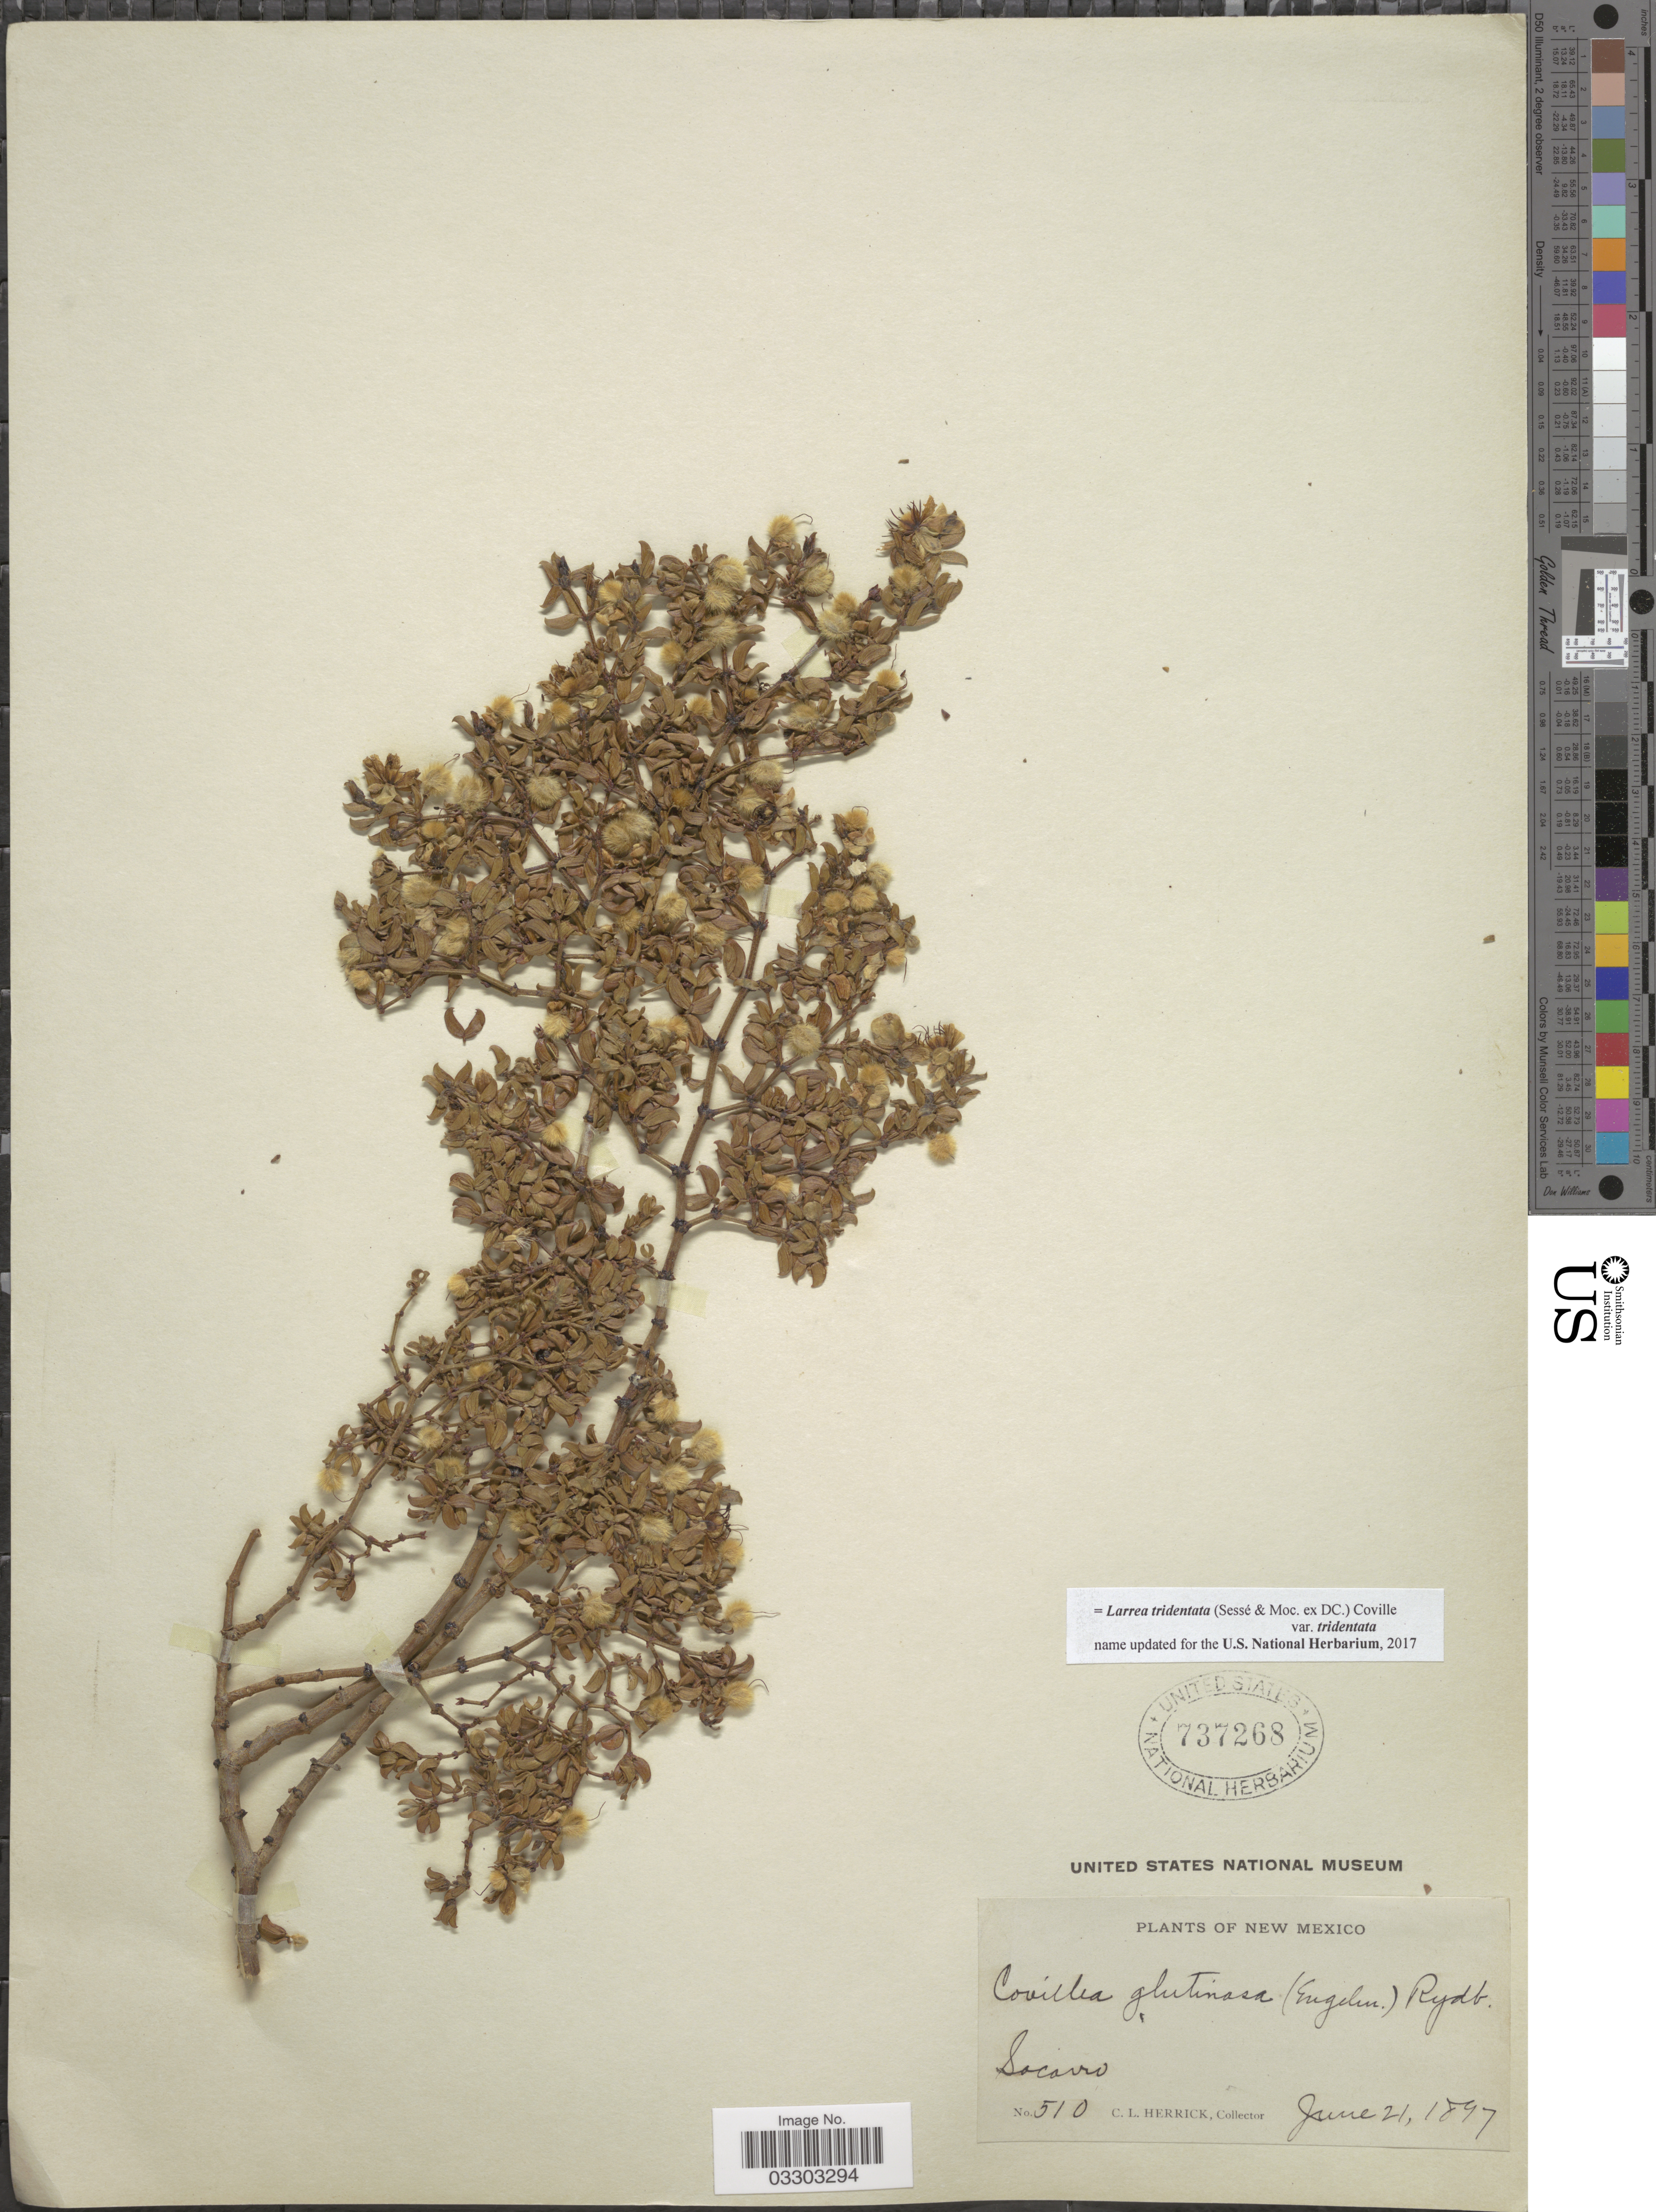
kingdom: Plantae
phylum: Tracheophyta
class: Magnoliopsida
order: Zygophyllales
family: Zygophyllaceae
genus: Larrea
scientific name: Larrea tridentata var. tridentata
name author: (Sessé & Moc. ex DC.) Coville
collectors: C. Herrick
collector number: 510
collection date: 1897-06-21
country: United States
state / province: New Mexico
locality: Socorro.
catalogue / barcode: US 737268